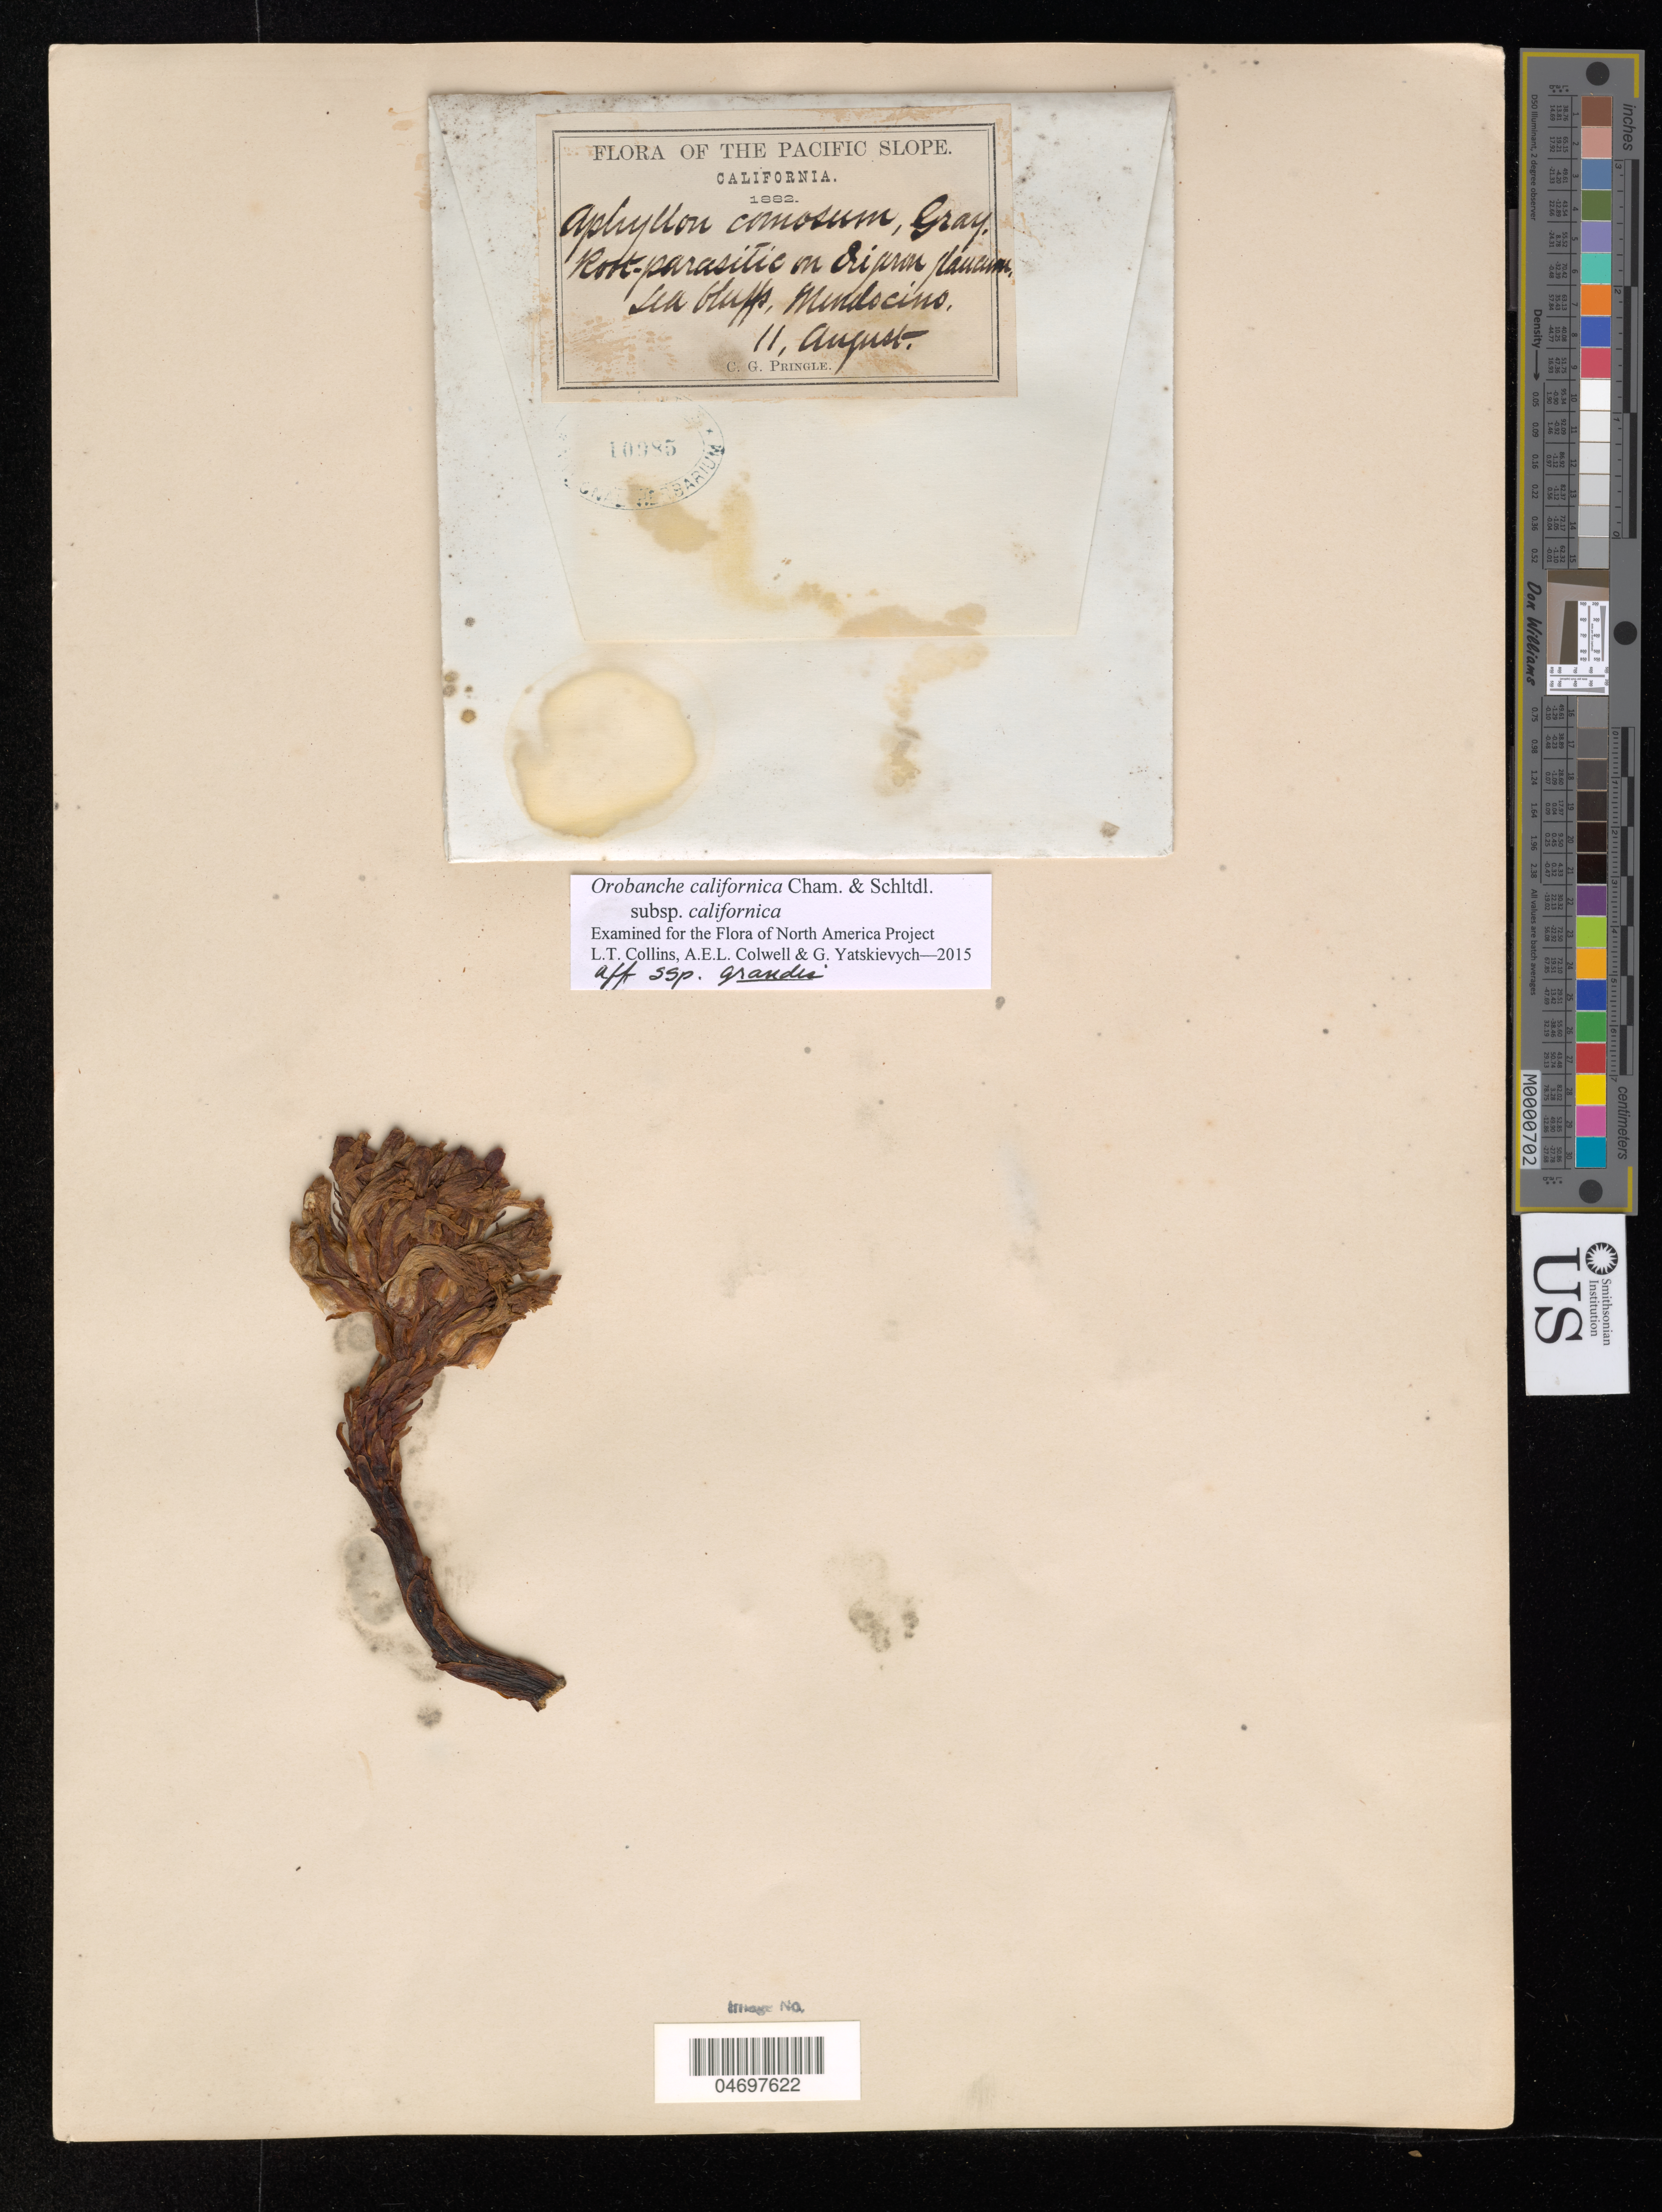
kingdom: Plantae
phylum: Tracheophyta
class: Magnoliopsida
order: Lamiales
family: Orobanchaceae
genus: Orobanche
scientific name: Orobanche californica subsp. californica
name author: Cham. & Schltdl.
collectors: C. G. Pringle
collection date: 1882-08-11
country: United States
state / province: California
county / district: Mendocino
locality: Pacific Slope. Mendocino. Lea Bluffs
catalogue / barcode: US 10985